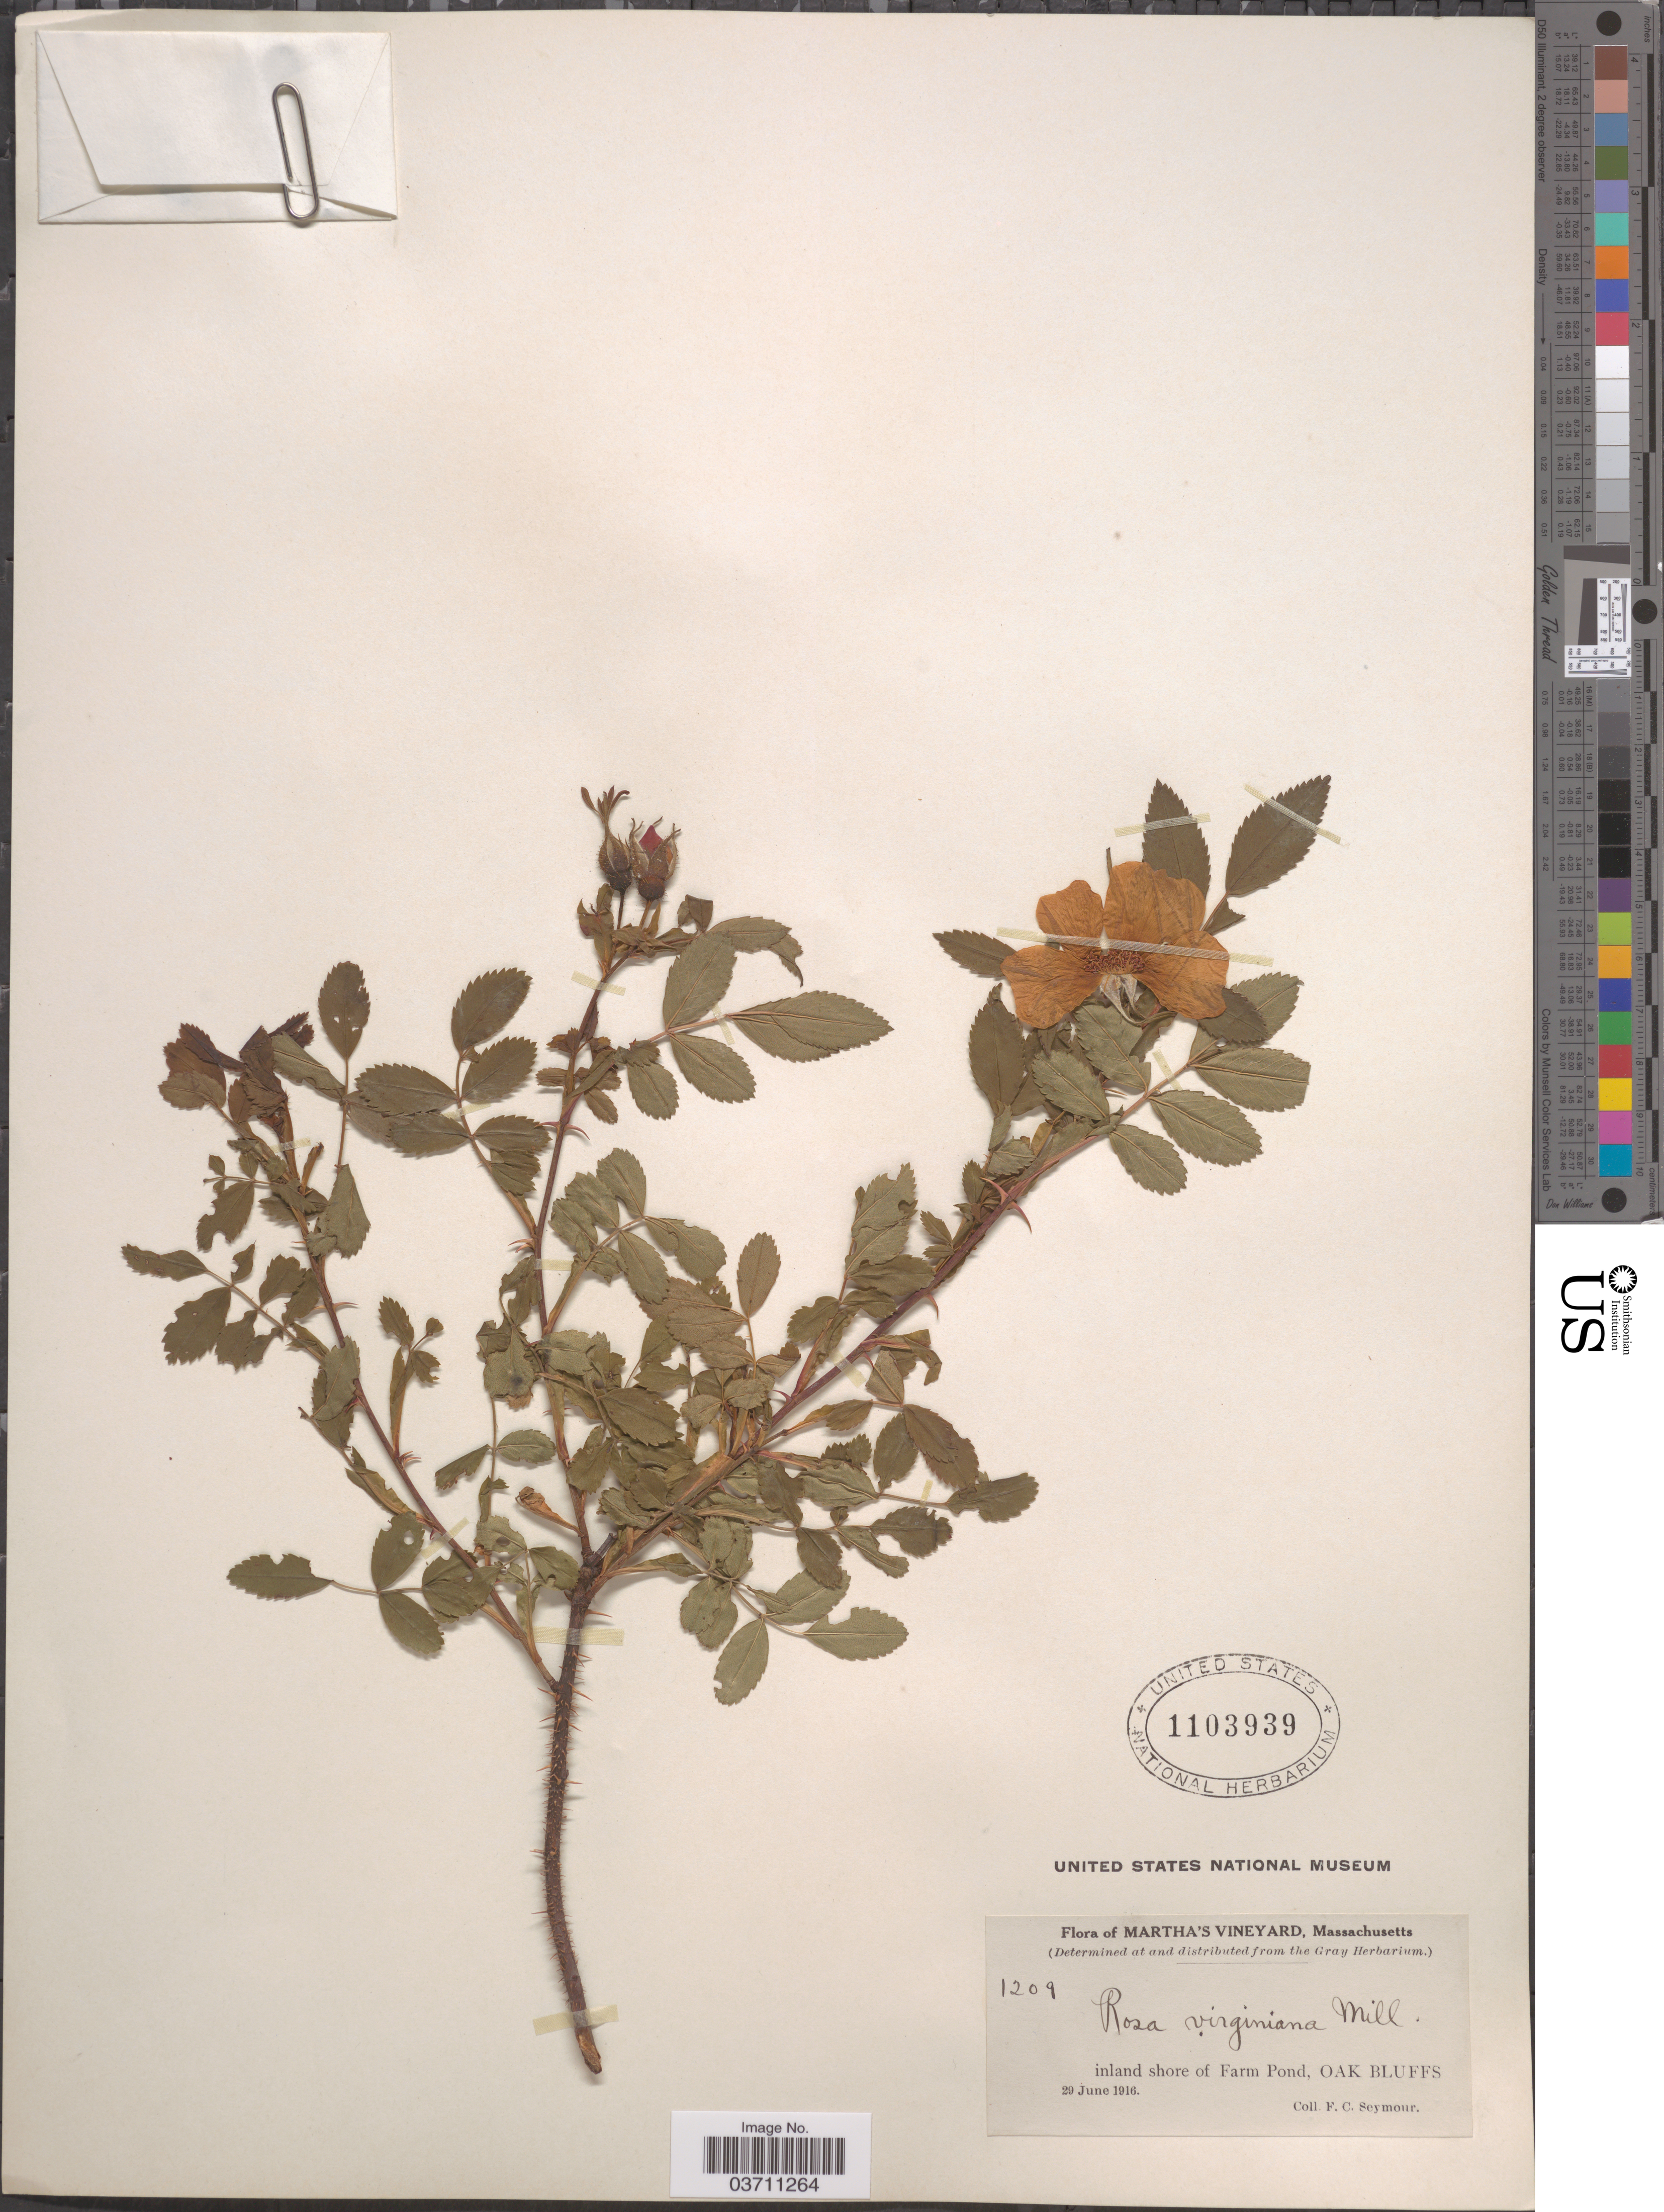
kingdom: Plantae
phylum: Tracheophyta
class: Magnoliopsida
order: Rosales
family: Rosaceae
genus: Rosa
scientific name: Rosa lucida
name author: Meehan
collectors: F. C. Seymour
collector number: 1209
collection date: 1916-06-29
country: United States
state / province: Massachusetts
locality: Martha's Vineyard. Inland shore of Farm Pond, Oak Bluffs.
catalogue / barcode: US 1103939